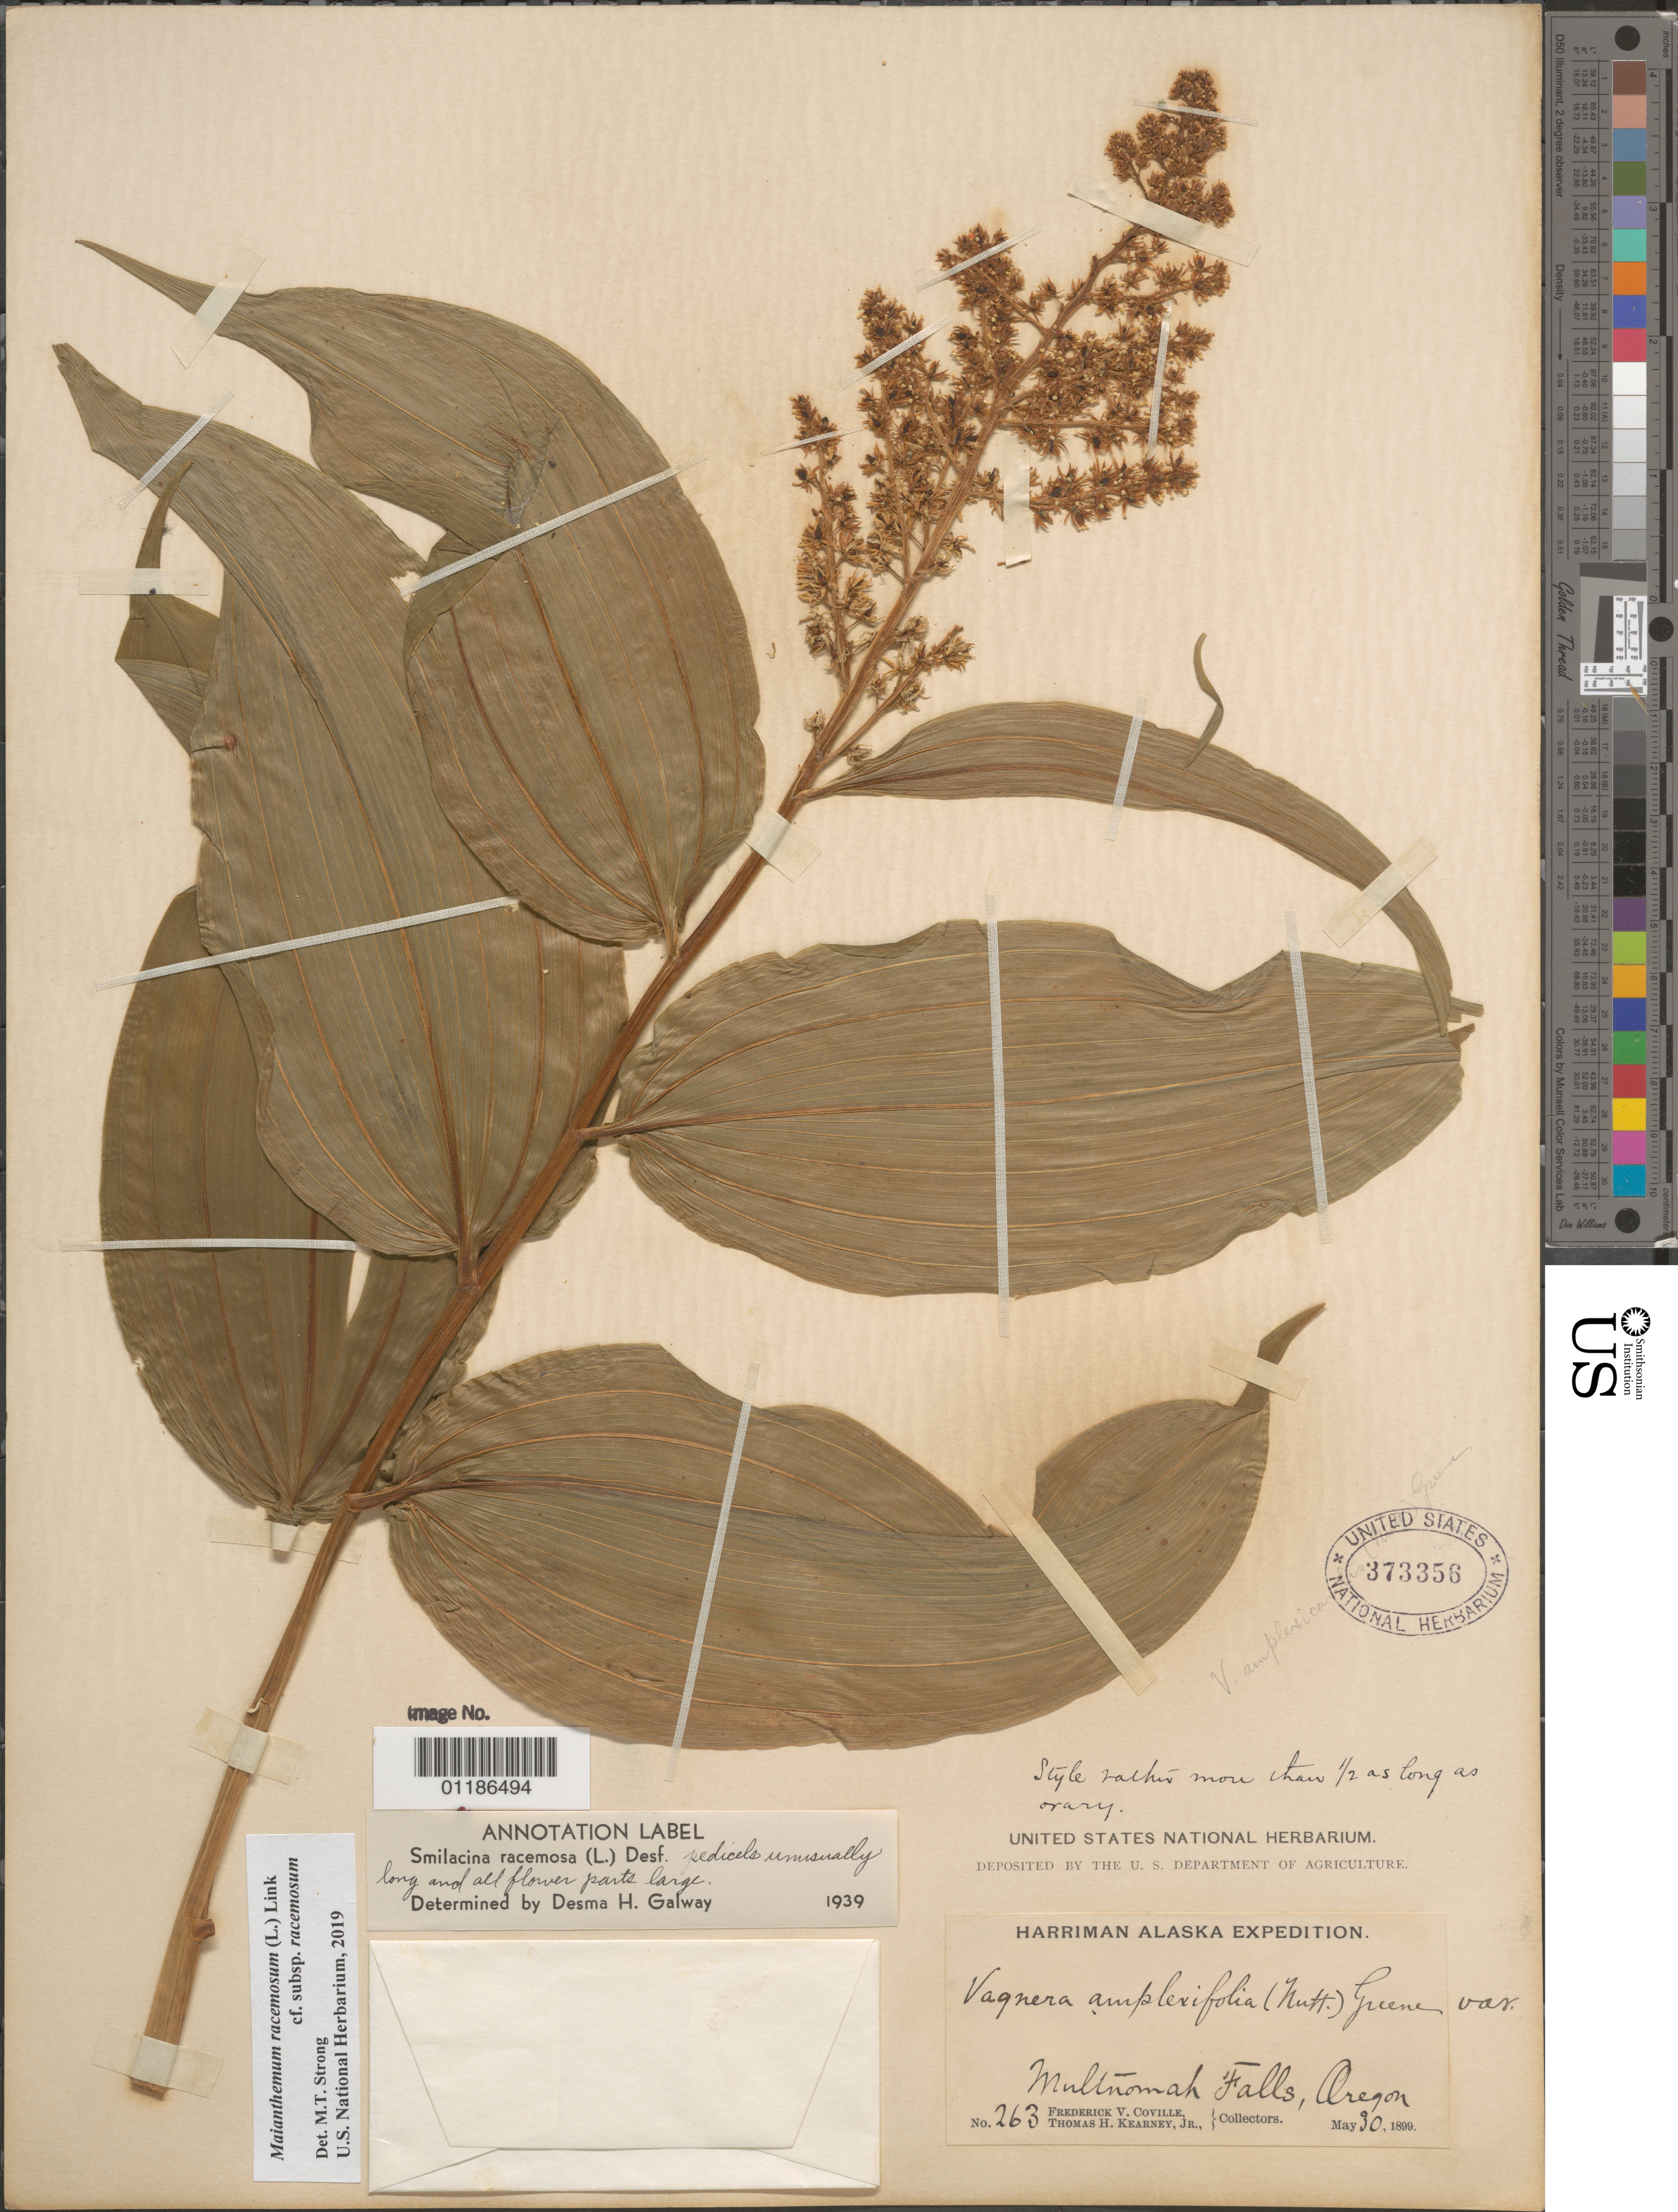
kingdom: Plantae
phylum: Tracheophyta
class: Liliopsida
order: Asparagales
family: Asparagaceae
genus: Maianthemum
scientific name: Maianthemum racemosum subsp. racemosum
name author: (L.) Link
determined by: Strong, M. T., (US), Smithsonian Institution - National Museum of Natural History (UNITED STATES)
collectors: F. V. Coville & T. H. Kearney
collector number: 263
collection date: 1899-05-30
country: United States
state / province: Oregon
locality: Multonamah Falls.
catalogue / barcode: US 373356